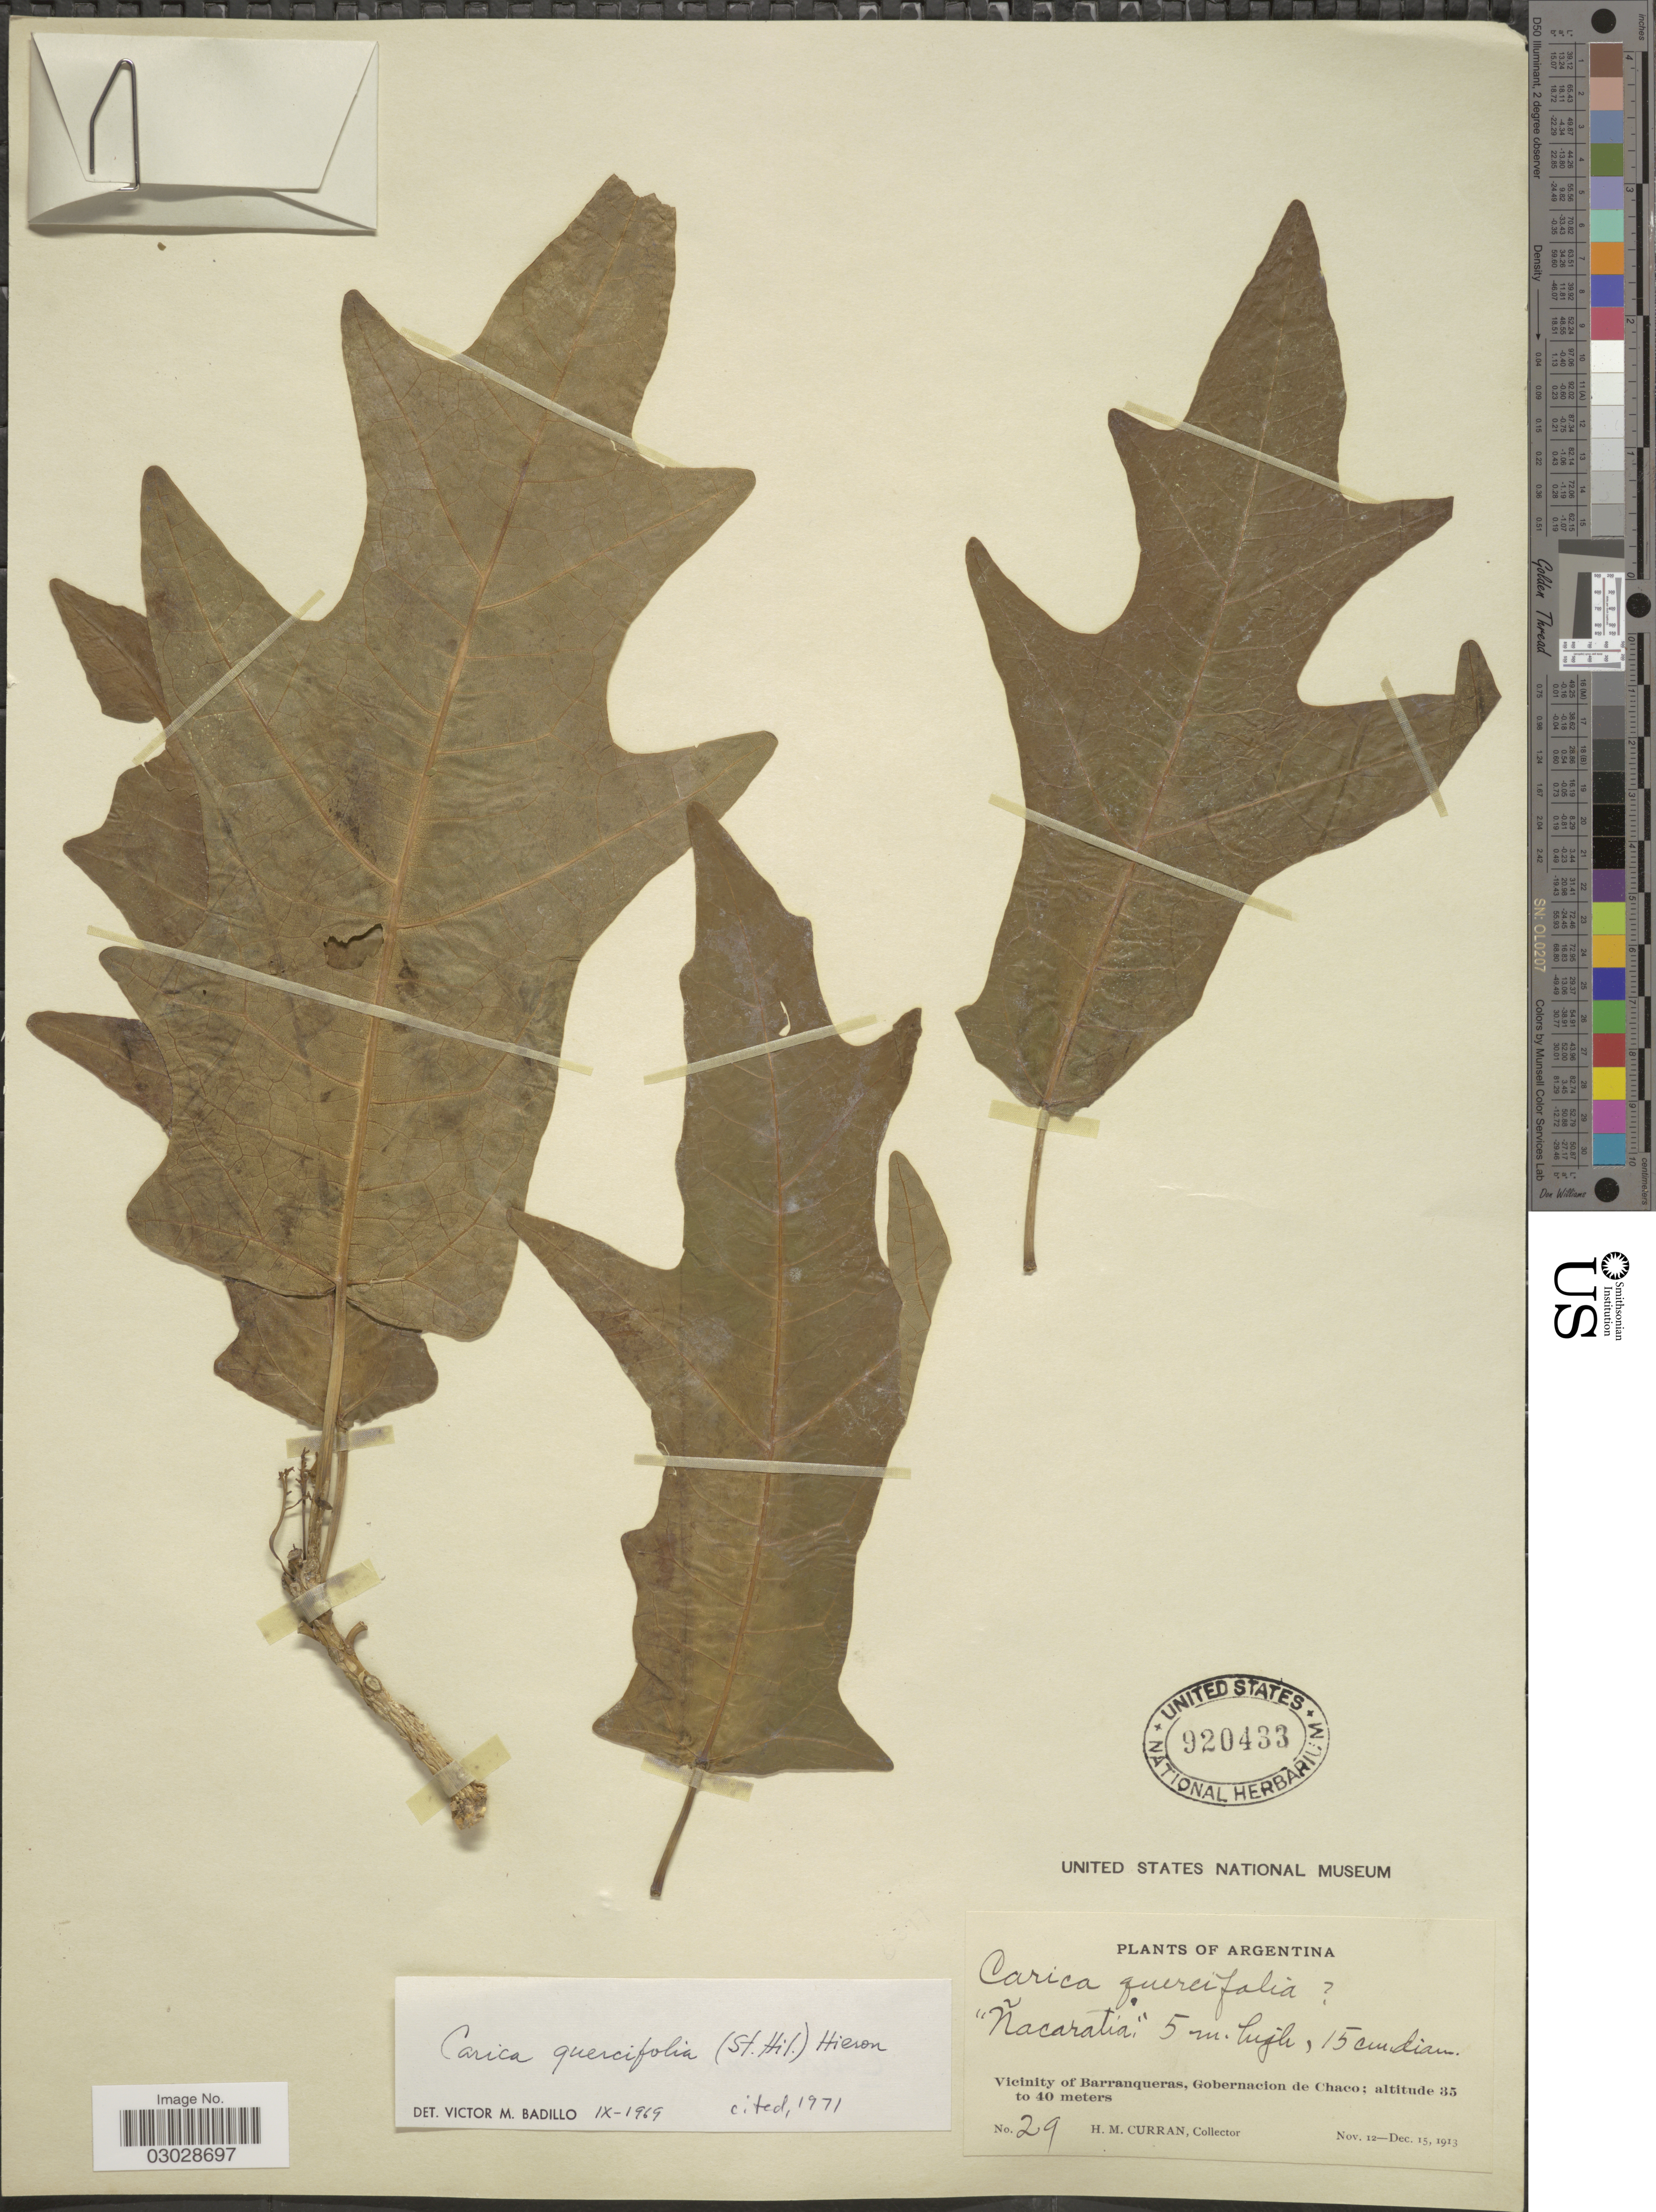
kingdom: Plantae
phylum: Tracheophyta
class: Magnoliopsida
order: Brassicales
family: Caricaceae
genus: Vasconcellea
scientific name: Vasconcellea quercifolia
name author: A. St.-Hil.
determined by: Strong, M. T., (US), Smithsonian Institution - National Museum of Natural History (UNITED STATES)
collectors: H. M. Curran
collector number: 29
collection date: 1913-11-12/1913-12-15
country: Argentina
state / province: Chaco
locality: Vicinity of Barranqueras, Gobernacion de Chaco.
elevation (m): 35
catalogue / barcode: US 920433